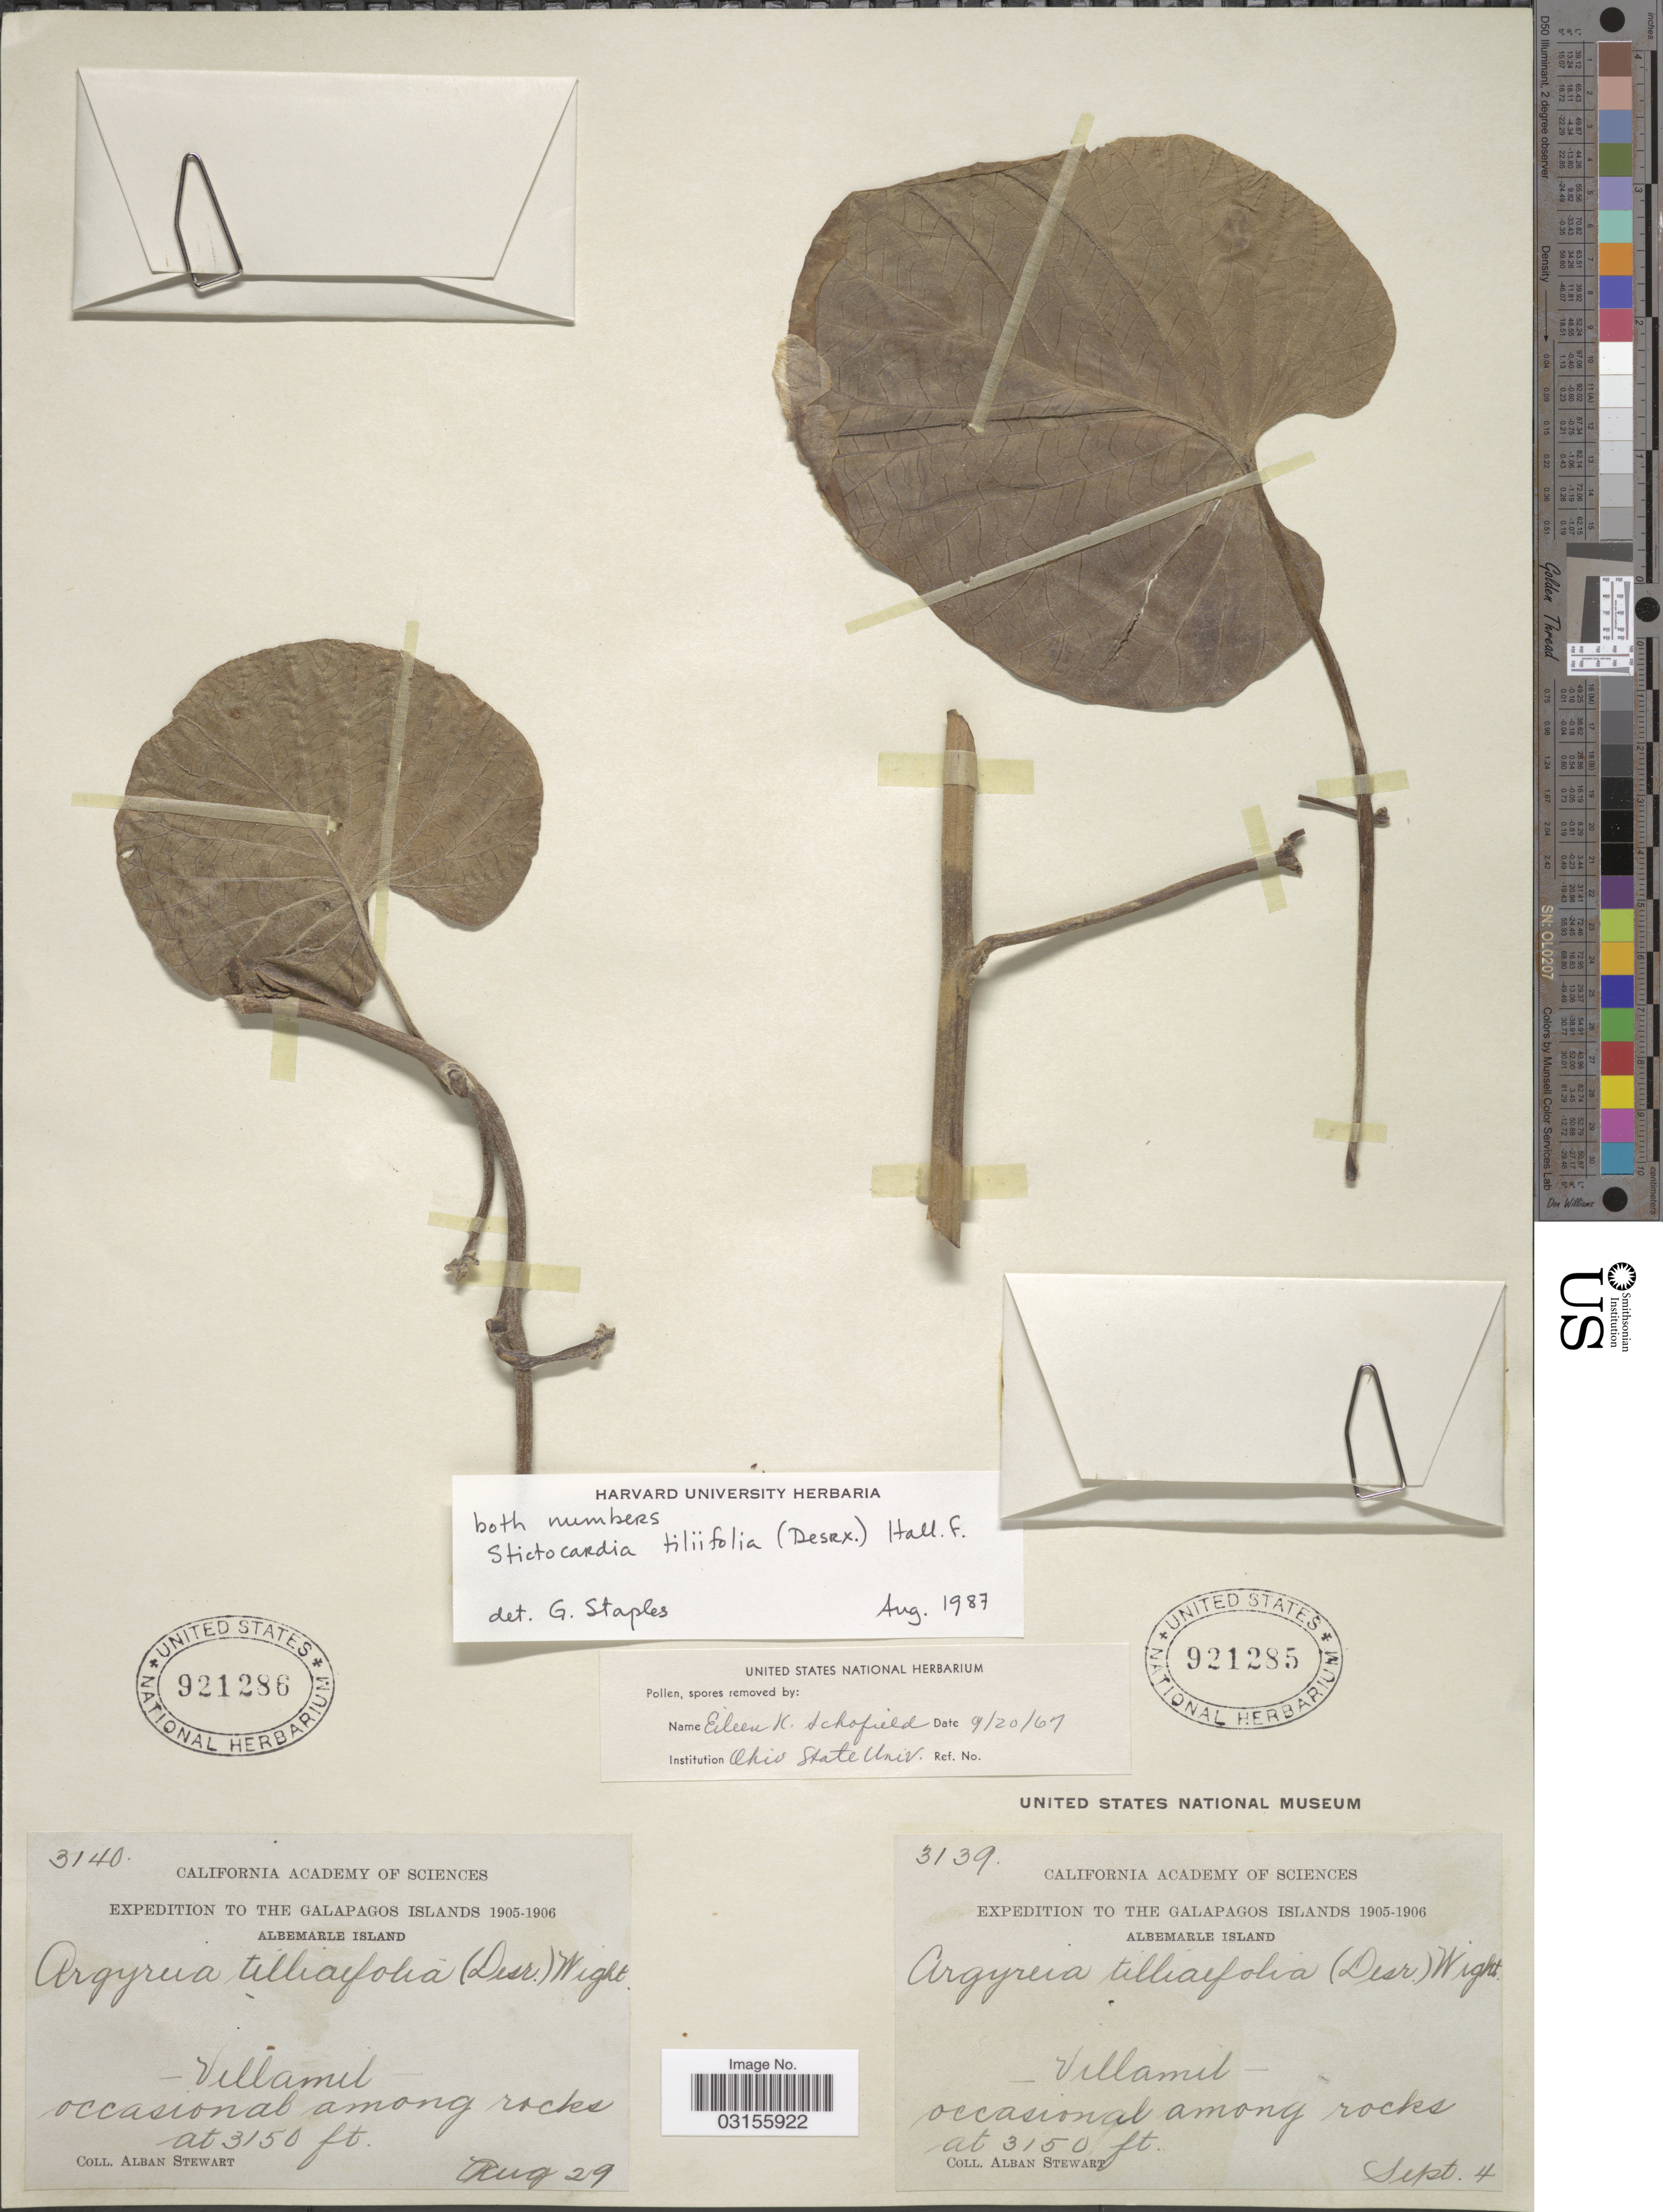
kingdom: Plantae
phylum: Tracheophyta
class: Magnoliopsida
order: Solanales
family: Convolvulaceae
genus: Stictocardia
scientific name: Stictocardia tiliifolia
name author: (Desr.) Hallier f.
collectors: A. Stewart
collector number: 3139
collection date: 1905-09-04/1906-09-04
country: Ecuador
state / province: Colón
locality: Galapagos Islands. Albemarle Island. Villamil.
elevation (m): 960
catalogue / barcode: US 921285